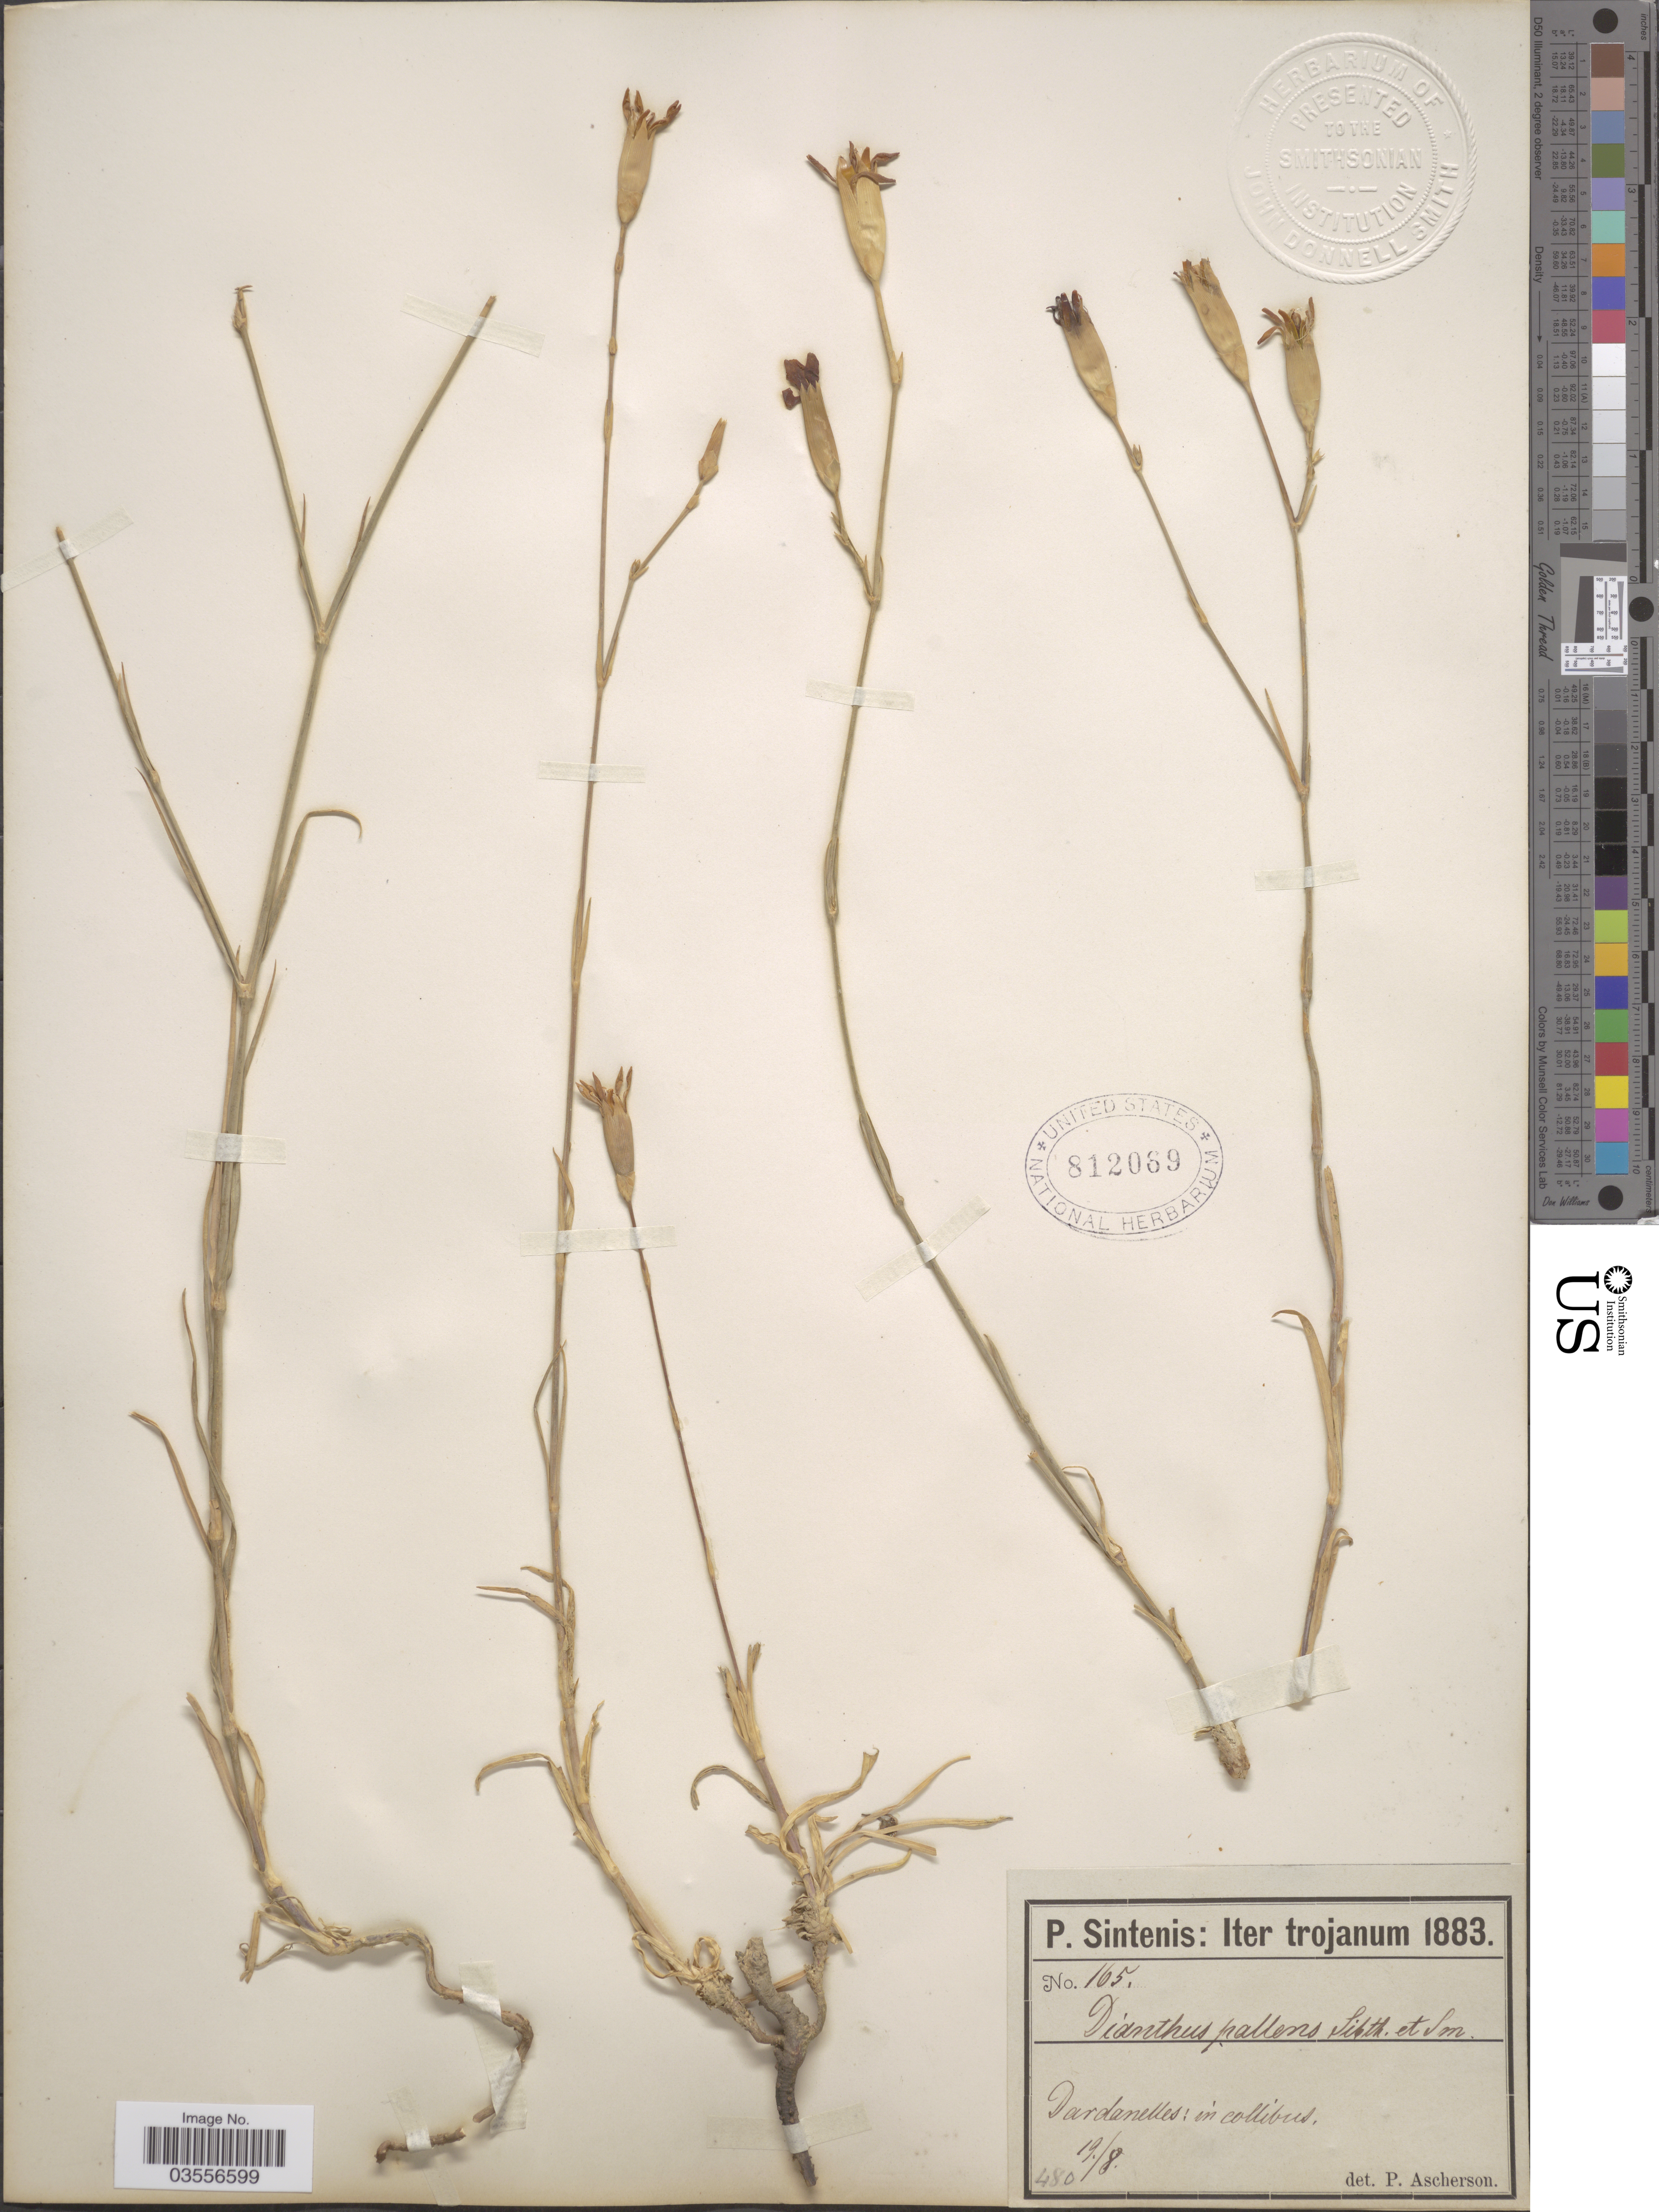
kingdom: Plantae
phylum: Tracheophyta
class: Magnoliopsida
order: Caryophyllales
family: Caryophyllaceae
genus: Dianthus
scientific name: Dianthus pallens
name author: Sibth. & Sm.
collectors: P. Sintenis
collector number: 165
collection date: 1883-08-19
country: Turkey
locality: Iter trojanum. Dardanelles: in collibus.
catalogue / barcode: US 812069